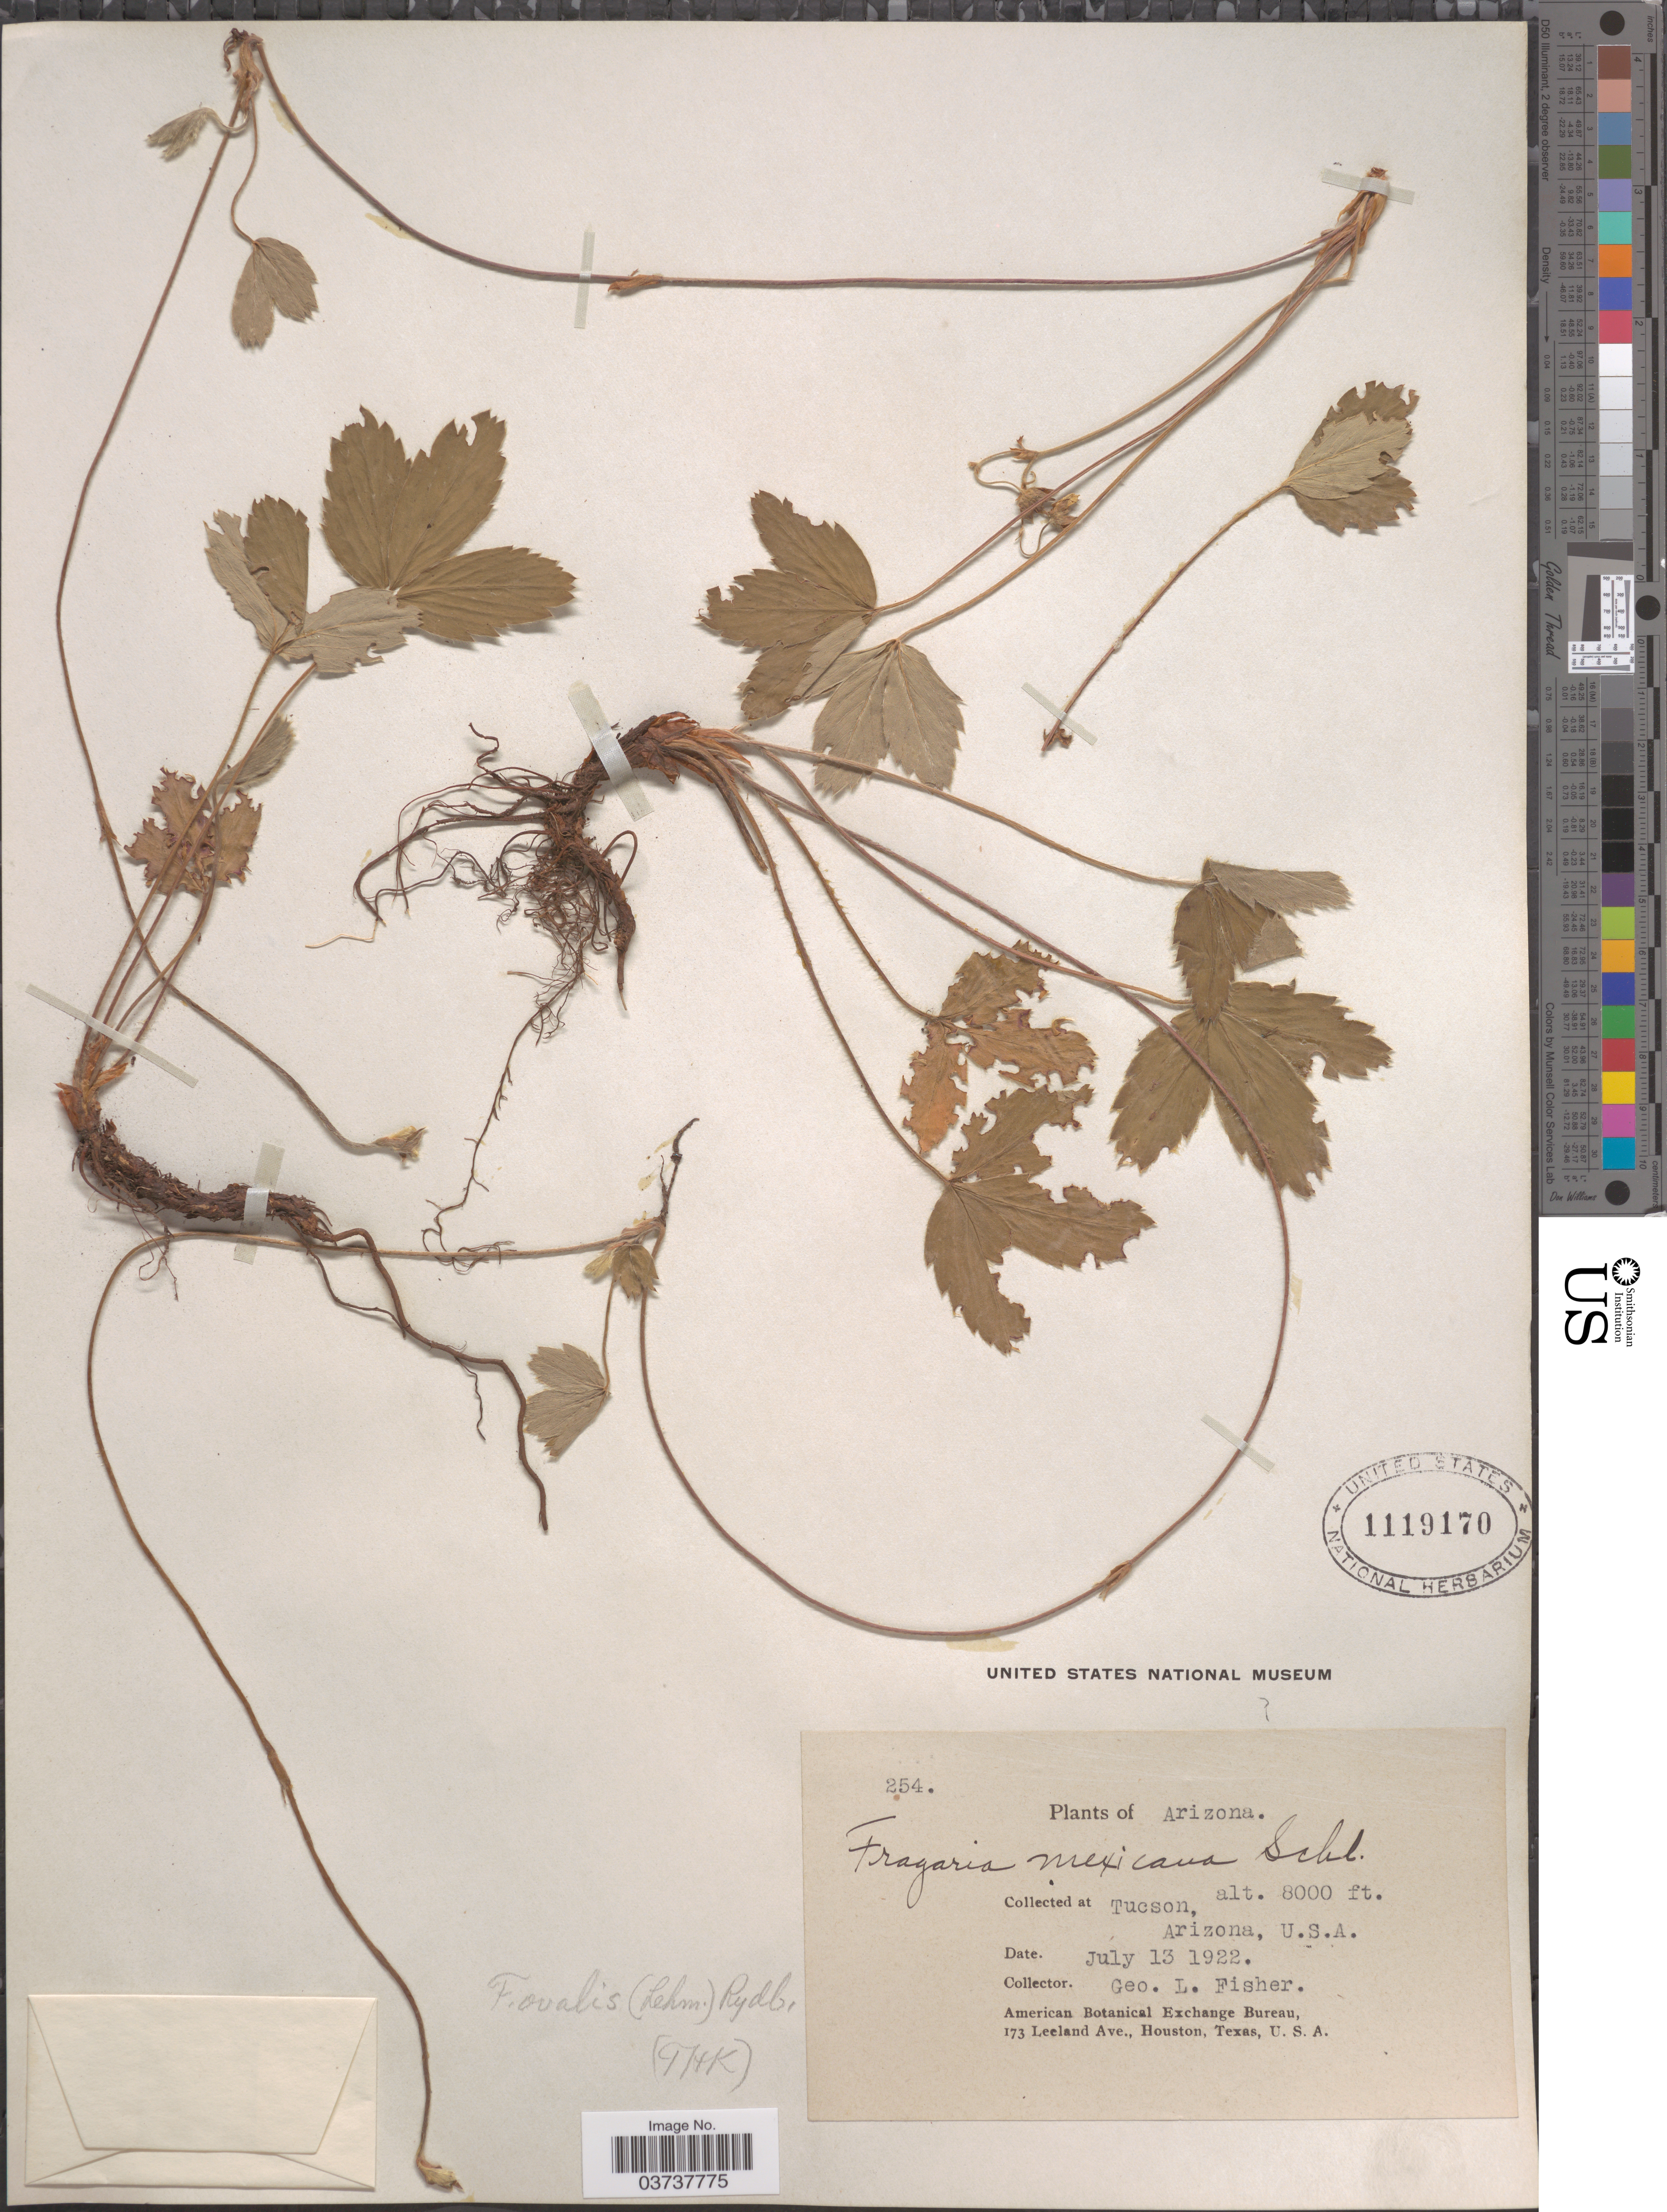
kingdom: Plantae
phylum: Tracheophyta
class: Magnoliopsida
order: Rosales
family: Rosaceae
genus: Fragaria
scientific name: Fragaria virginiana subsp. glauca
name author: (S. Watson) Staudt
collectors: G. L. Fisher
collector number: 254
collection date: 1922-07-13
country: United States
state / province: Arizona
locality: Tucson.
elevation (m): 2438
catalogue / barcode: US 1119170